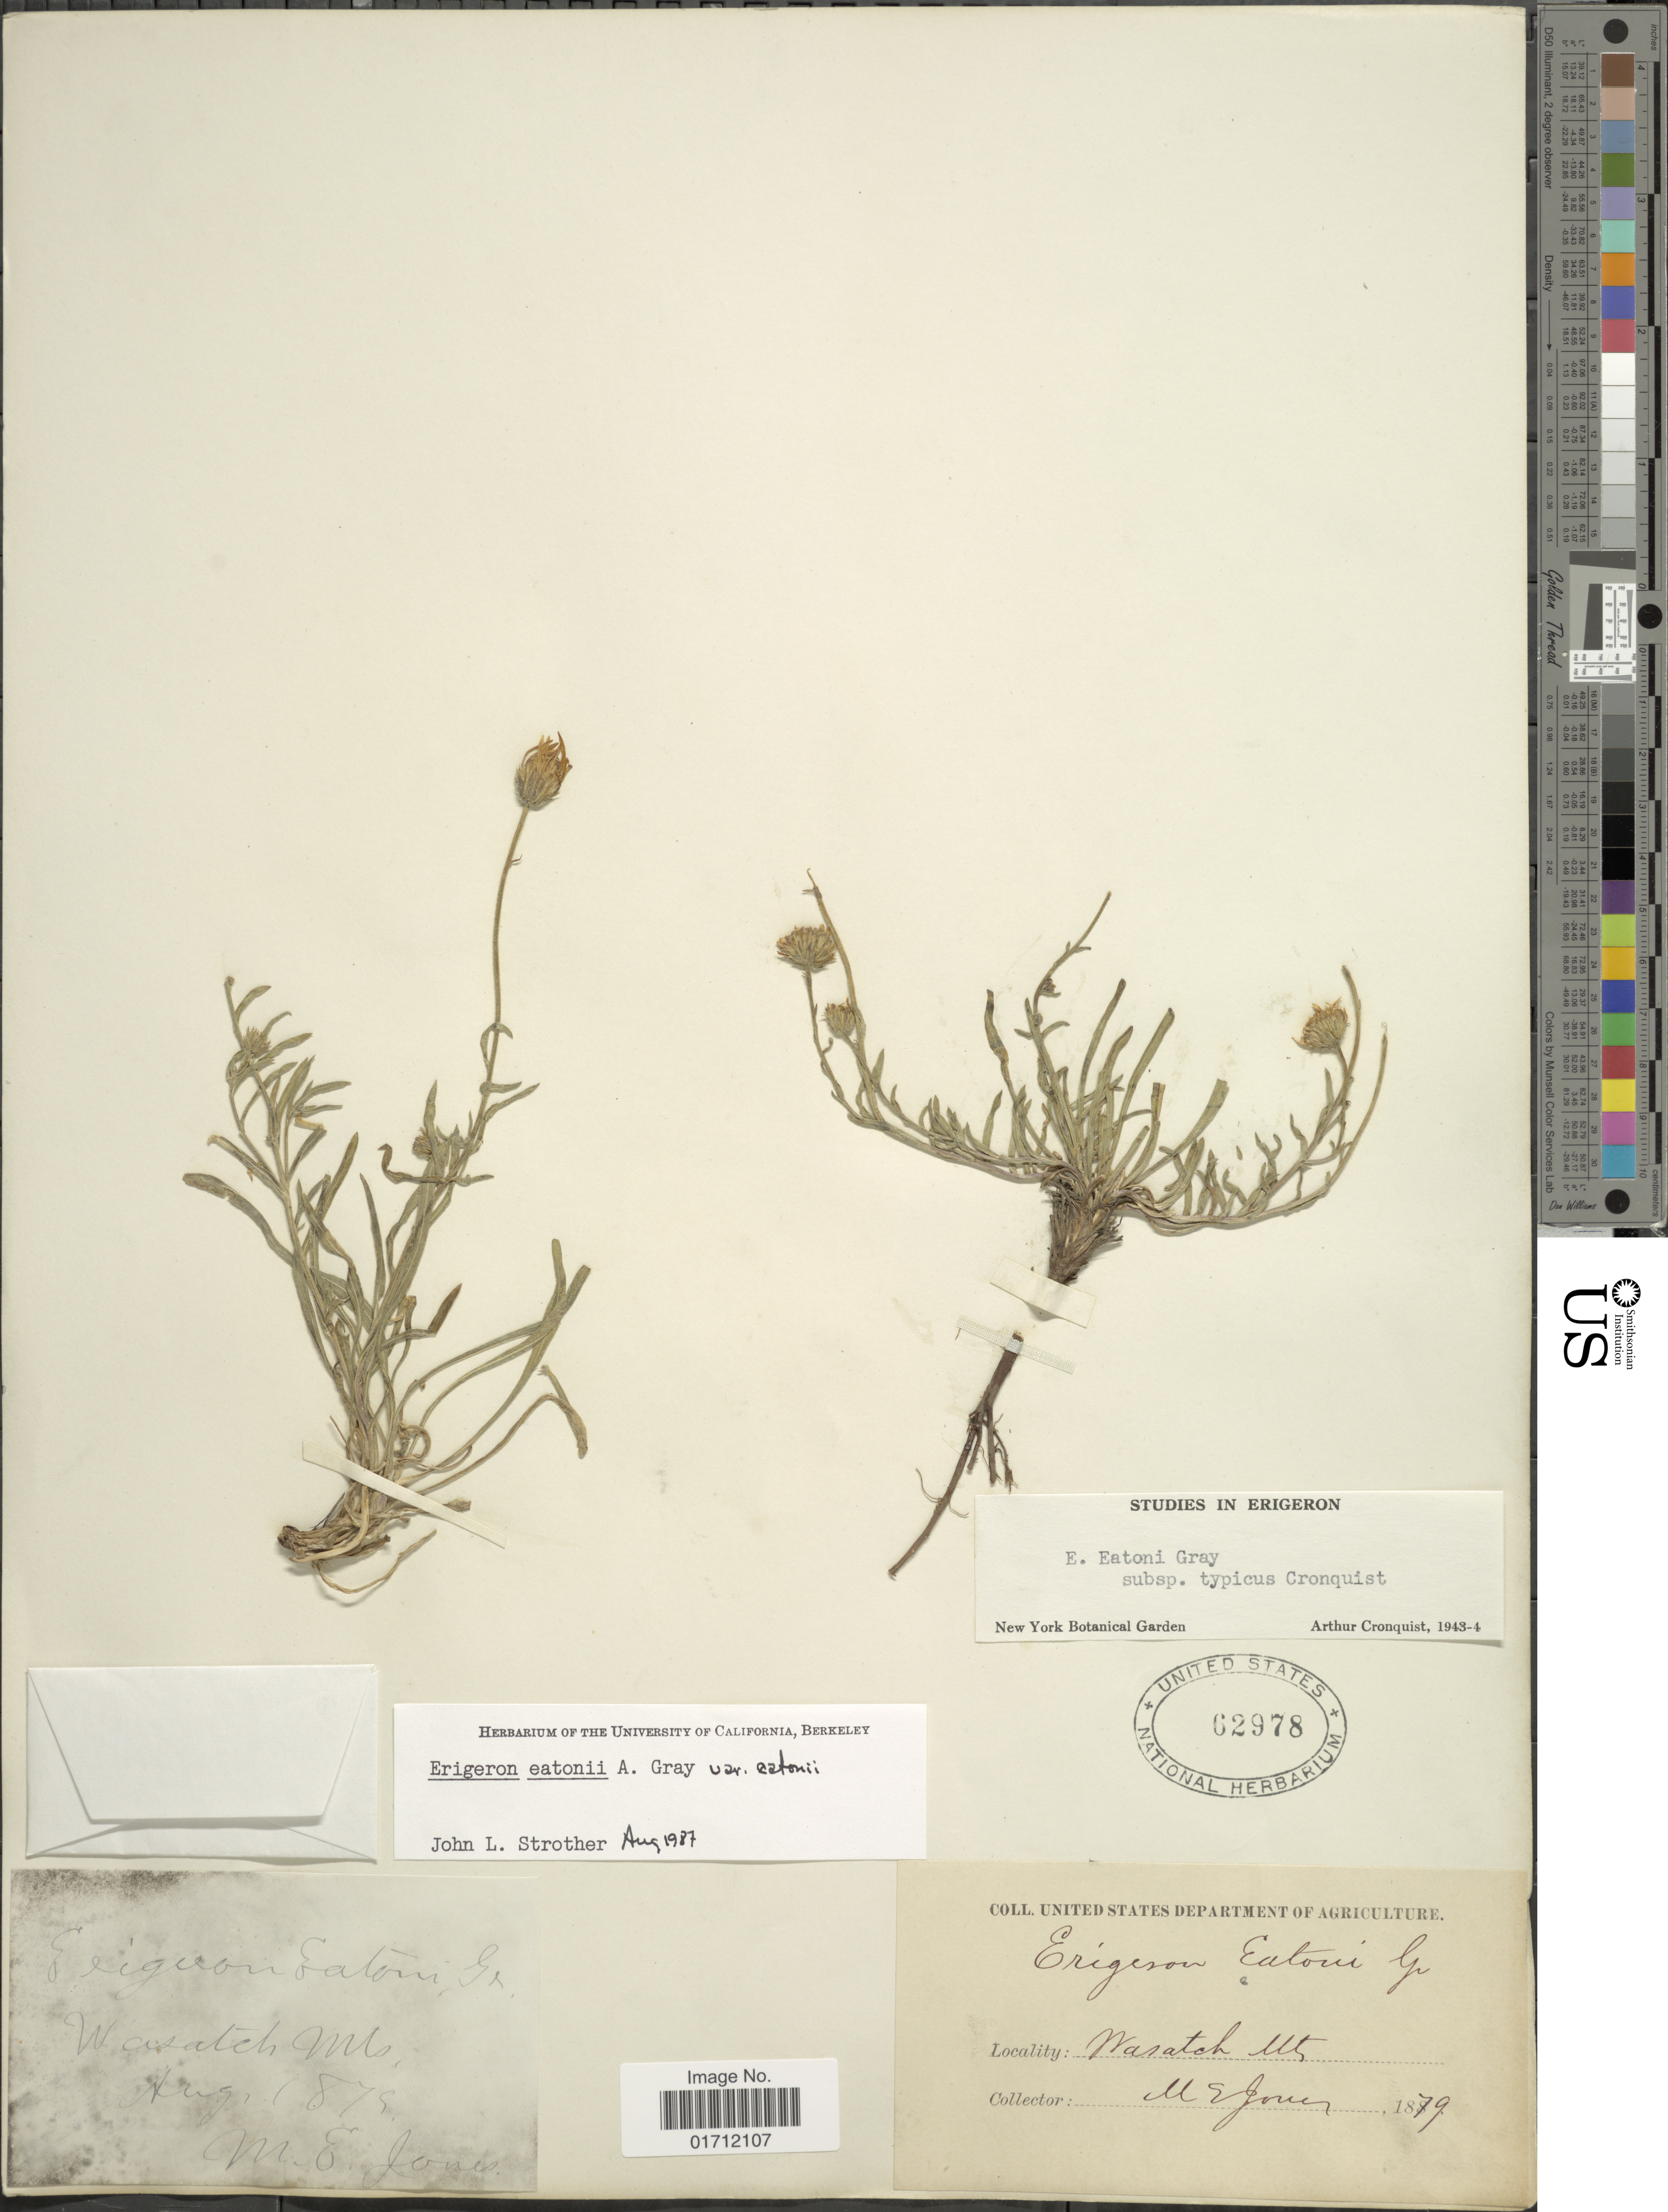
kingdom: Plantae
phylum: Tracheophyta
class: Magnoliopsida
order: Asterales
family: Asteraceae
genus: Erigeron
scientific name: Erigeron eatonii var. eatonii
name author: A. Gray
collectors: M. E. Jones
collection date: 1879-08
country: United States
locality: Wasatch Mts.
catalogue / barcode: US 62978